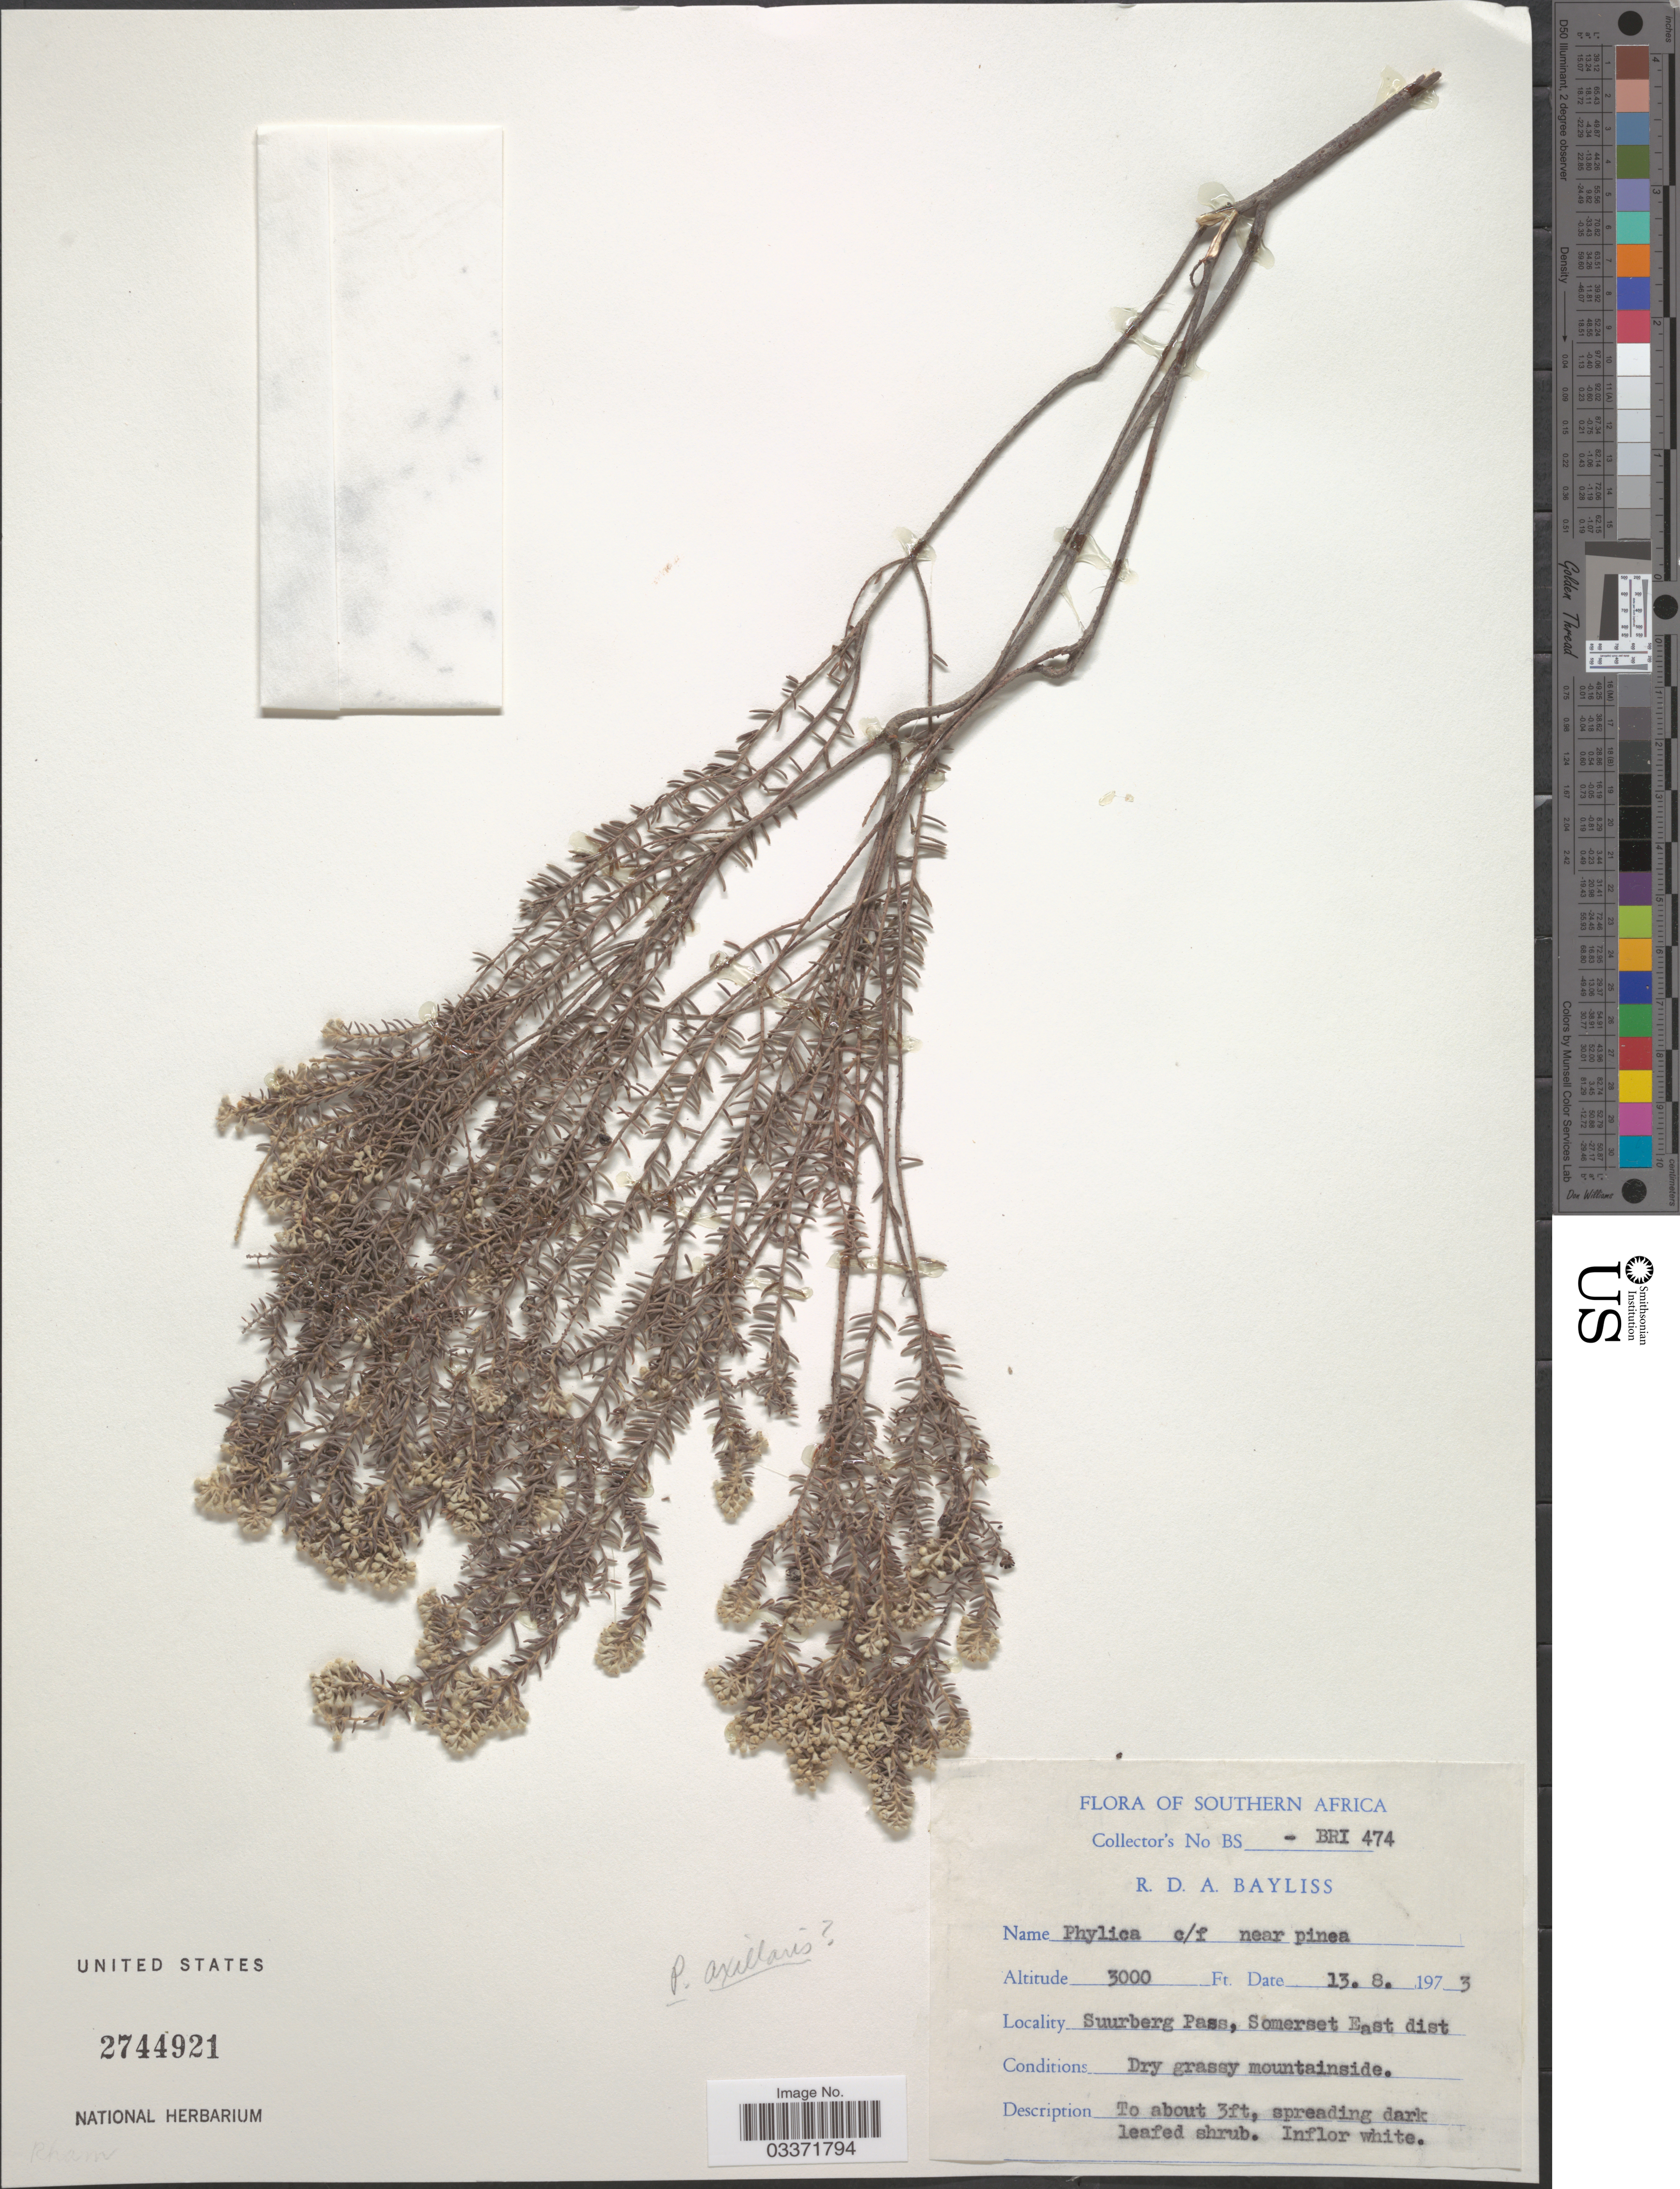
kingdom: Plantae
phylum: Tracheophyta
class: Magnoliopsida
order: Rosales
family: Rhamnaceae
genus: Phylica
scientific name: Phylica axillaris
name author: Lam.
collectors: R. Bayliss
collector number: BRI474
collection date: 1973-08-13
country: South Africa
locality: Southern Africa, Suurberg Pass, Somerset East dist.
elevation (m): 914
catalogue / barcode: US 2744921